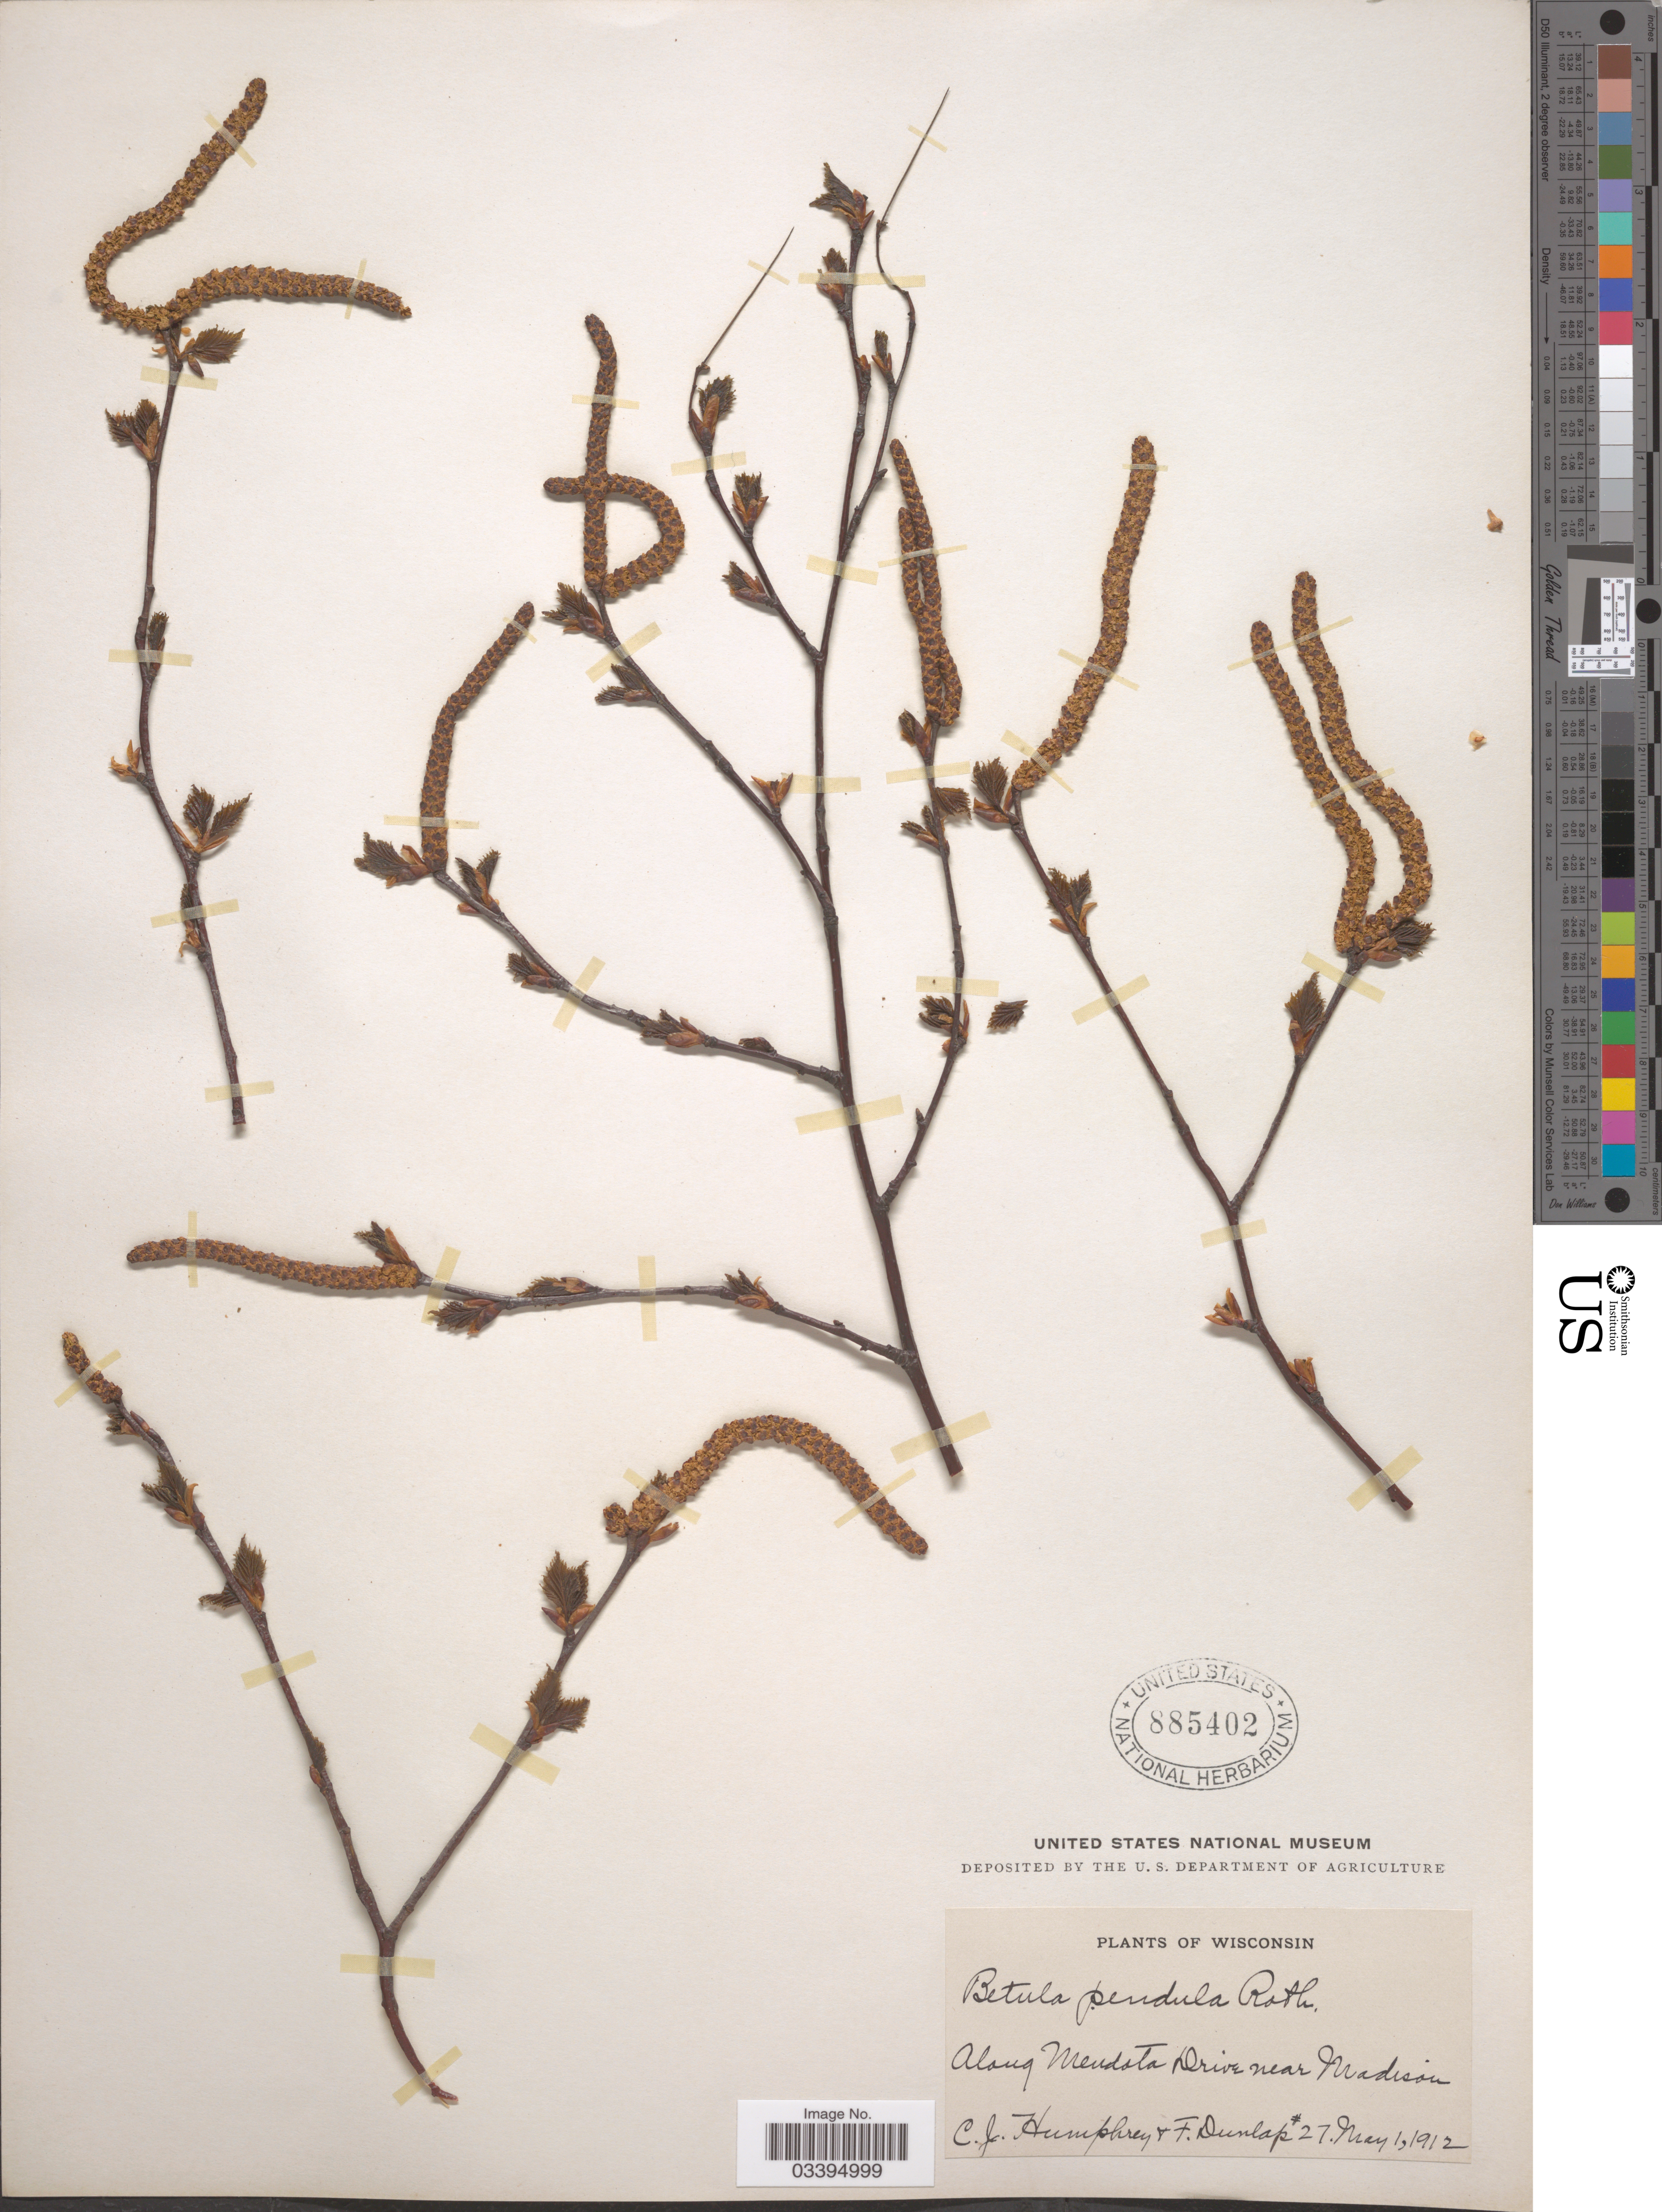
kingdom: Plantae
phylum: Tracheophyta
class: Magnoliopsida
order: Fagales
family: Betulaceae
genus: Betula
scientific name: Betula caerulea-grandis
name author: Blanch.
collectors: C. Humphrey & F. Dunlap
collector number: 27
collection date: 1912-05-01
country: United States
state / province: Wisconsin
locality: Along Mendota Drive near Madison.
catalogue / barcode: US 885402